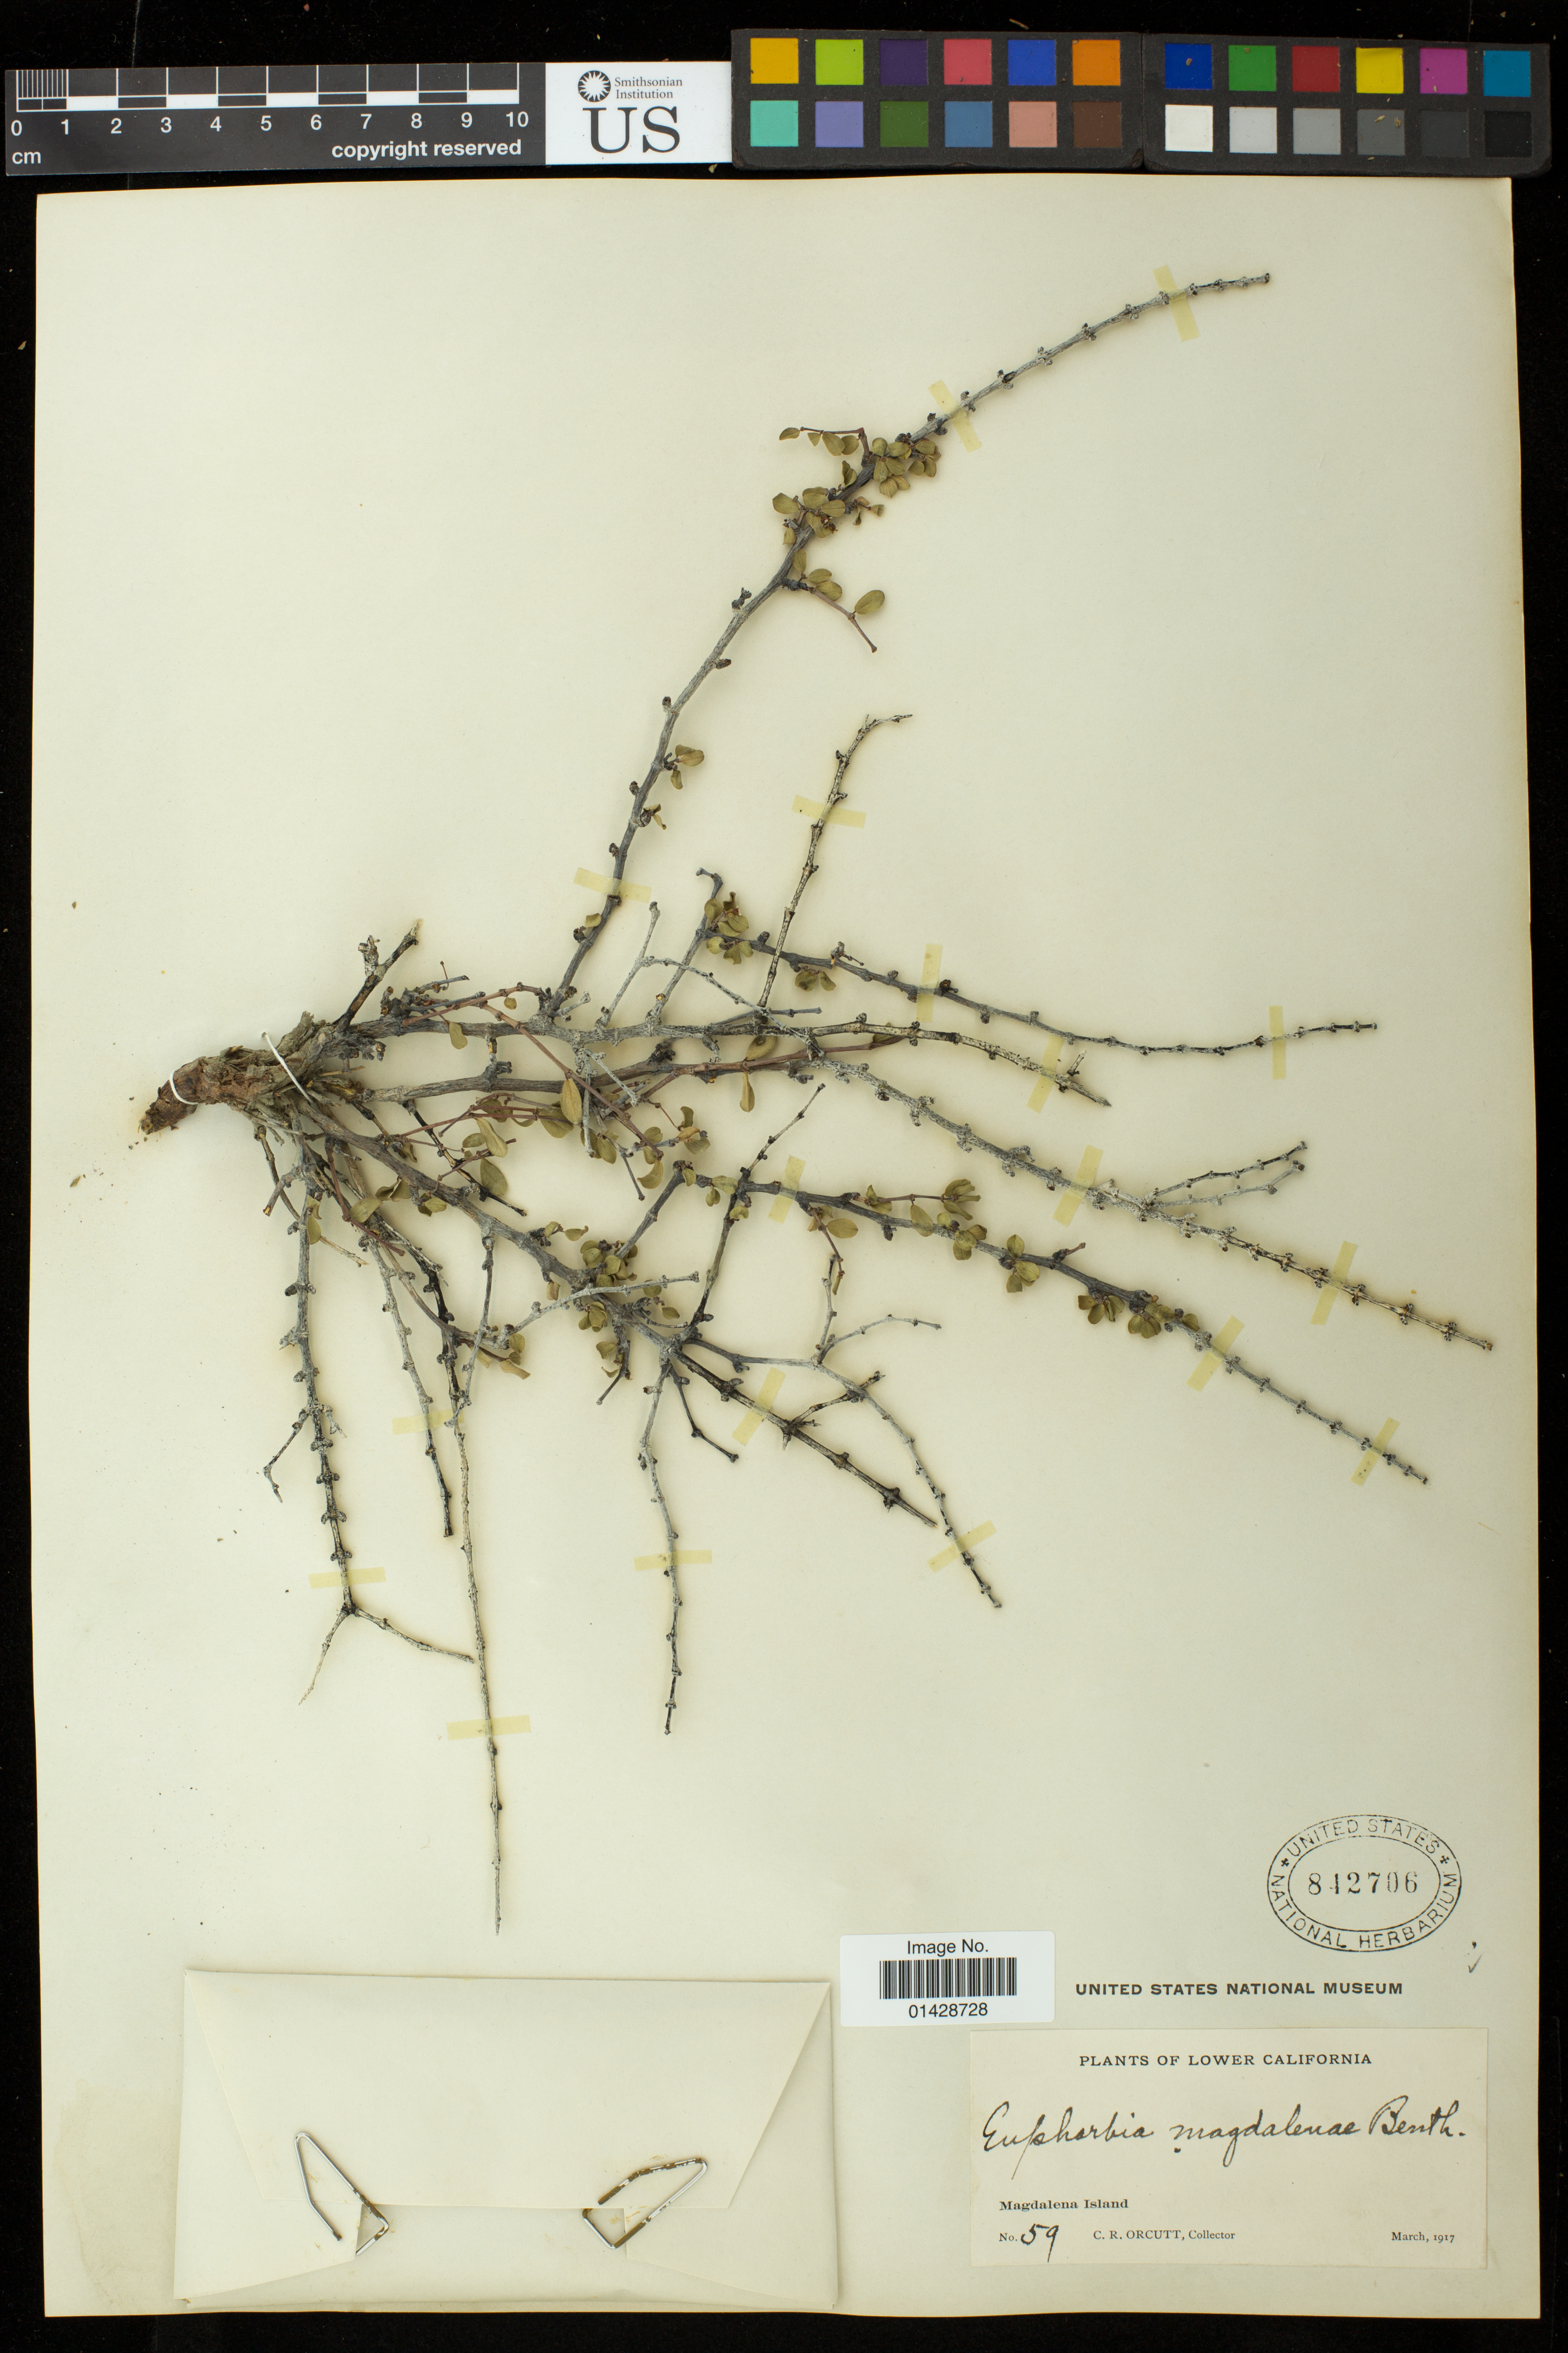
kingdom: Plantae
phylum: Tracheophyta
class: Magnoliopsida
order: Malpighiales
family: Euphorbiaceae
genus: Euphorbia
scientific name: Euphorbia magdalenae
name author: Benth.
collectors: C. R. Orcutt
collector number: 59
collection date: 1917-03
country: Mexico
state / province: Baja California Sur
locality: Magdalena Island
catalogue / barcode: US 842706